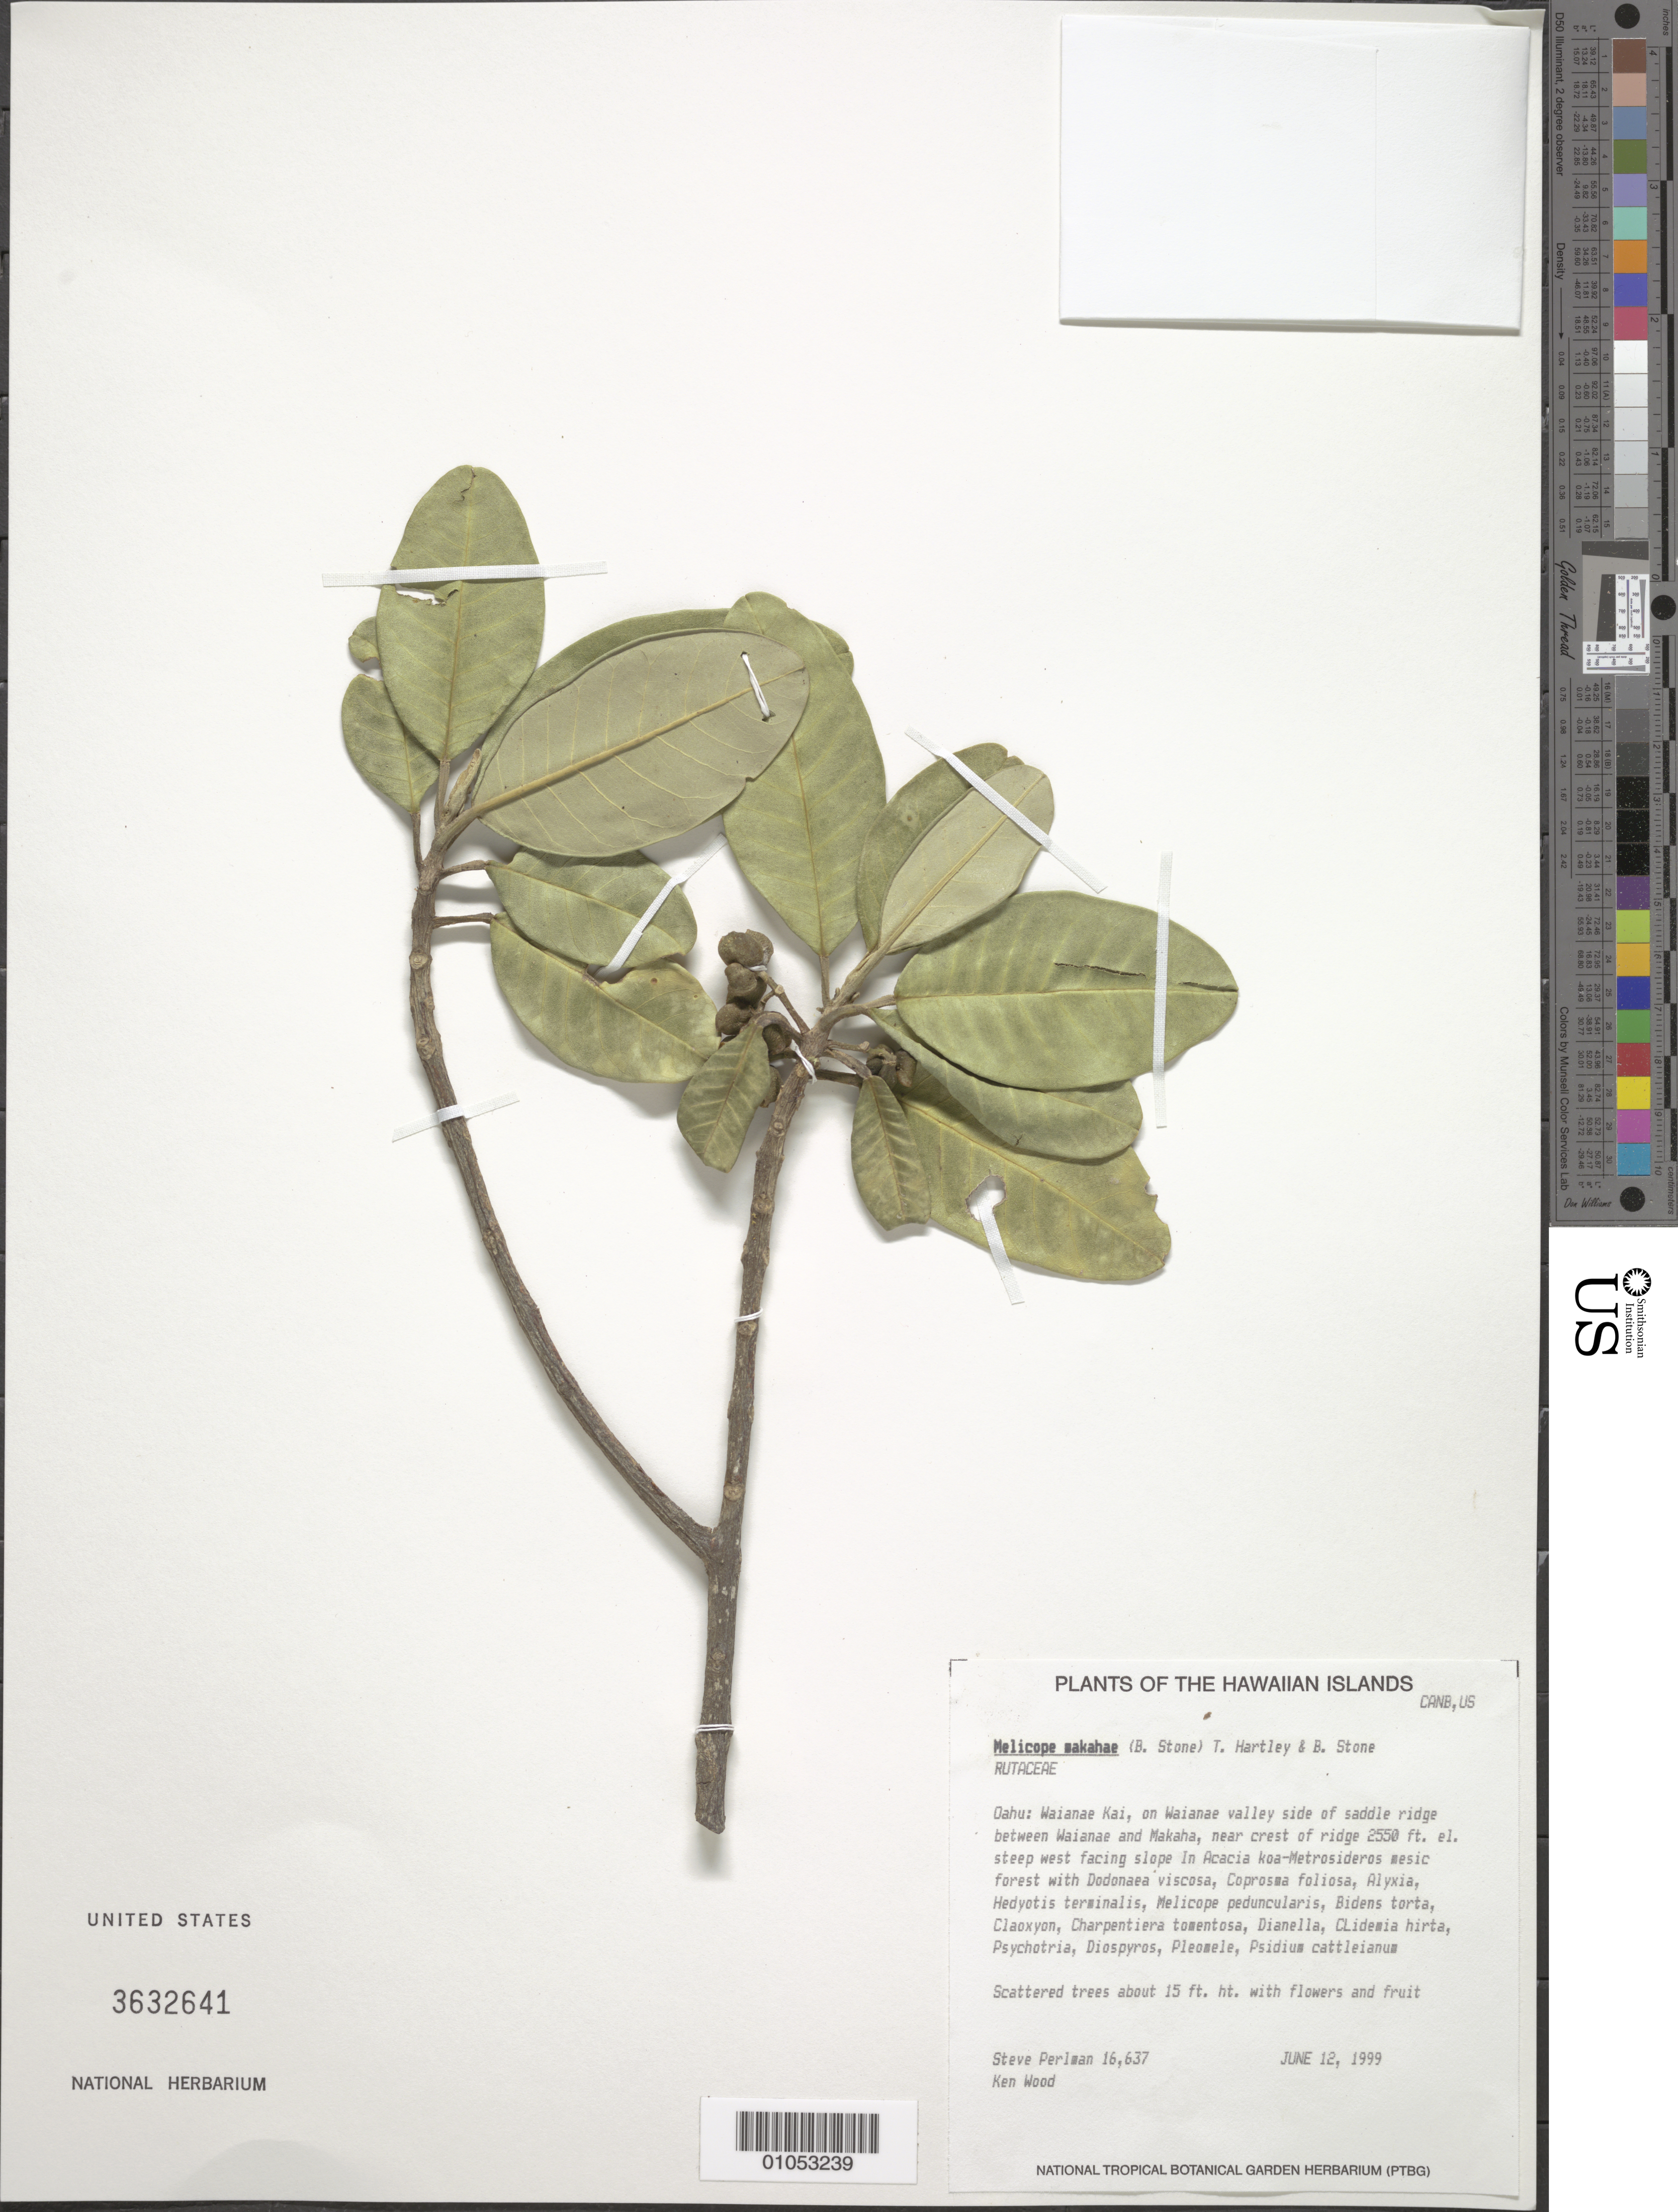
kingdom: Plantae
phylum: Tracheophyta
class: Magnoliopsida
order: Sapindales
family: Rutaceae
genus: Melicope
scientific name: Melicope makahae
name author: (B.C. Stone) T.G. Hartley & B.C. Stone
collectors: S. P. Perlman & K. Wood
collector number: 16637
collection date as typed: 12 Jun 1999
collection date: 1999-06-12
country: United States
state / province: Hawaii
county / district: Honolulu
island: Oahu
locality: Waianae Kai, on Waianae valley side of saddle ridge between Waianae and Makaha, near crest of ridge.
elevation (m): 777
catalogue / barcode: US 3632641